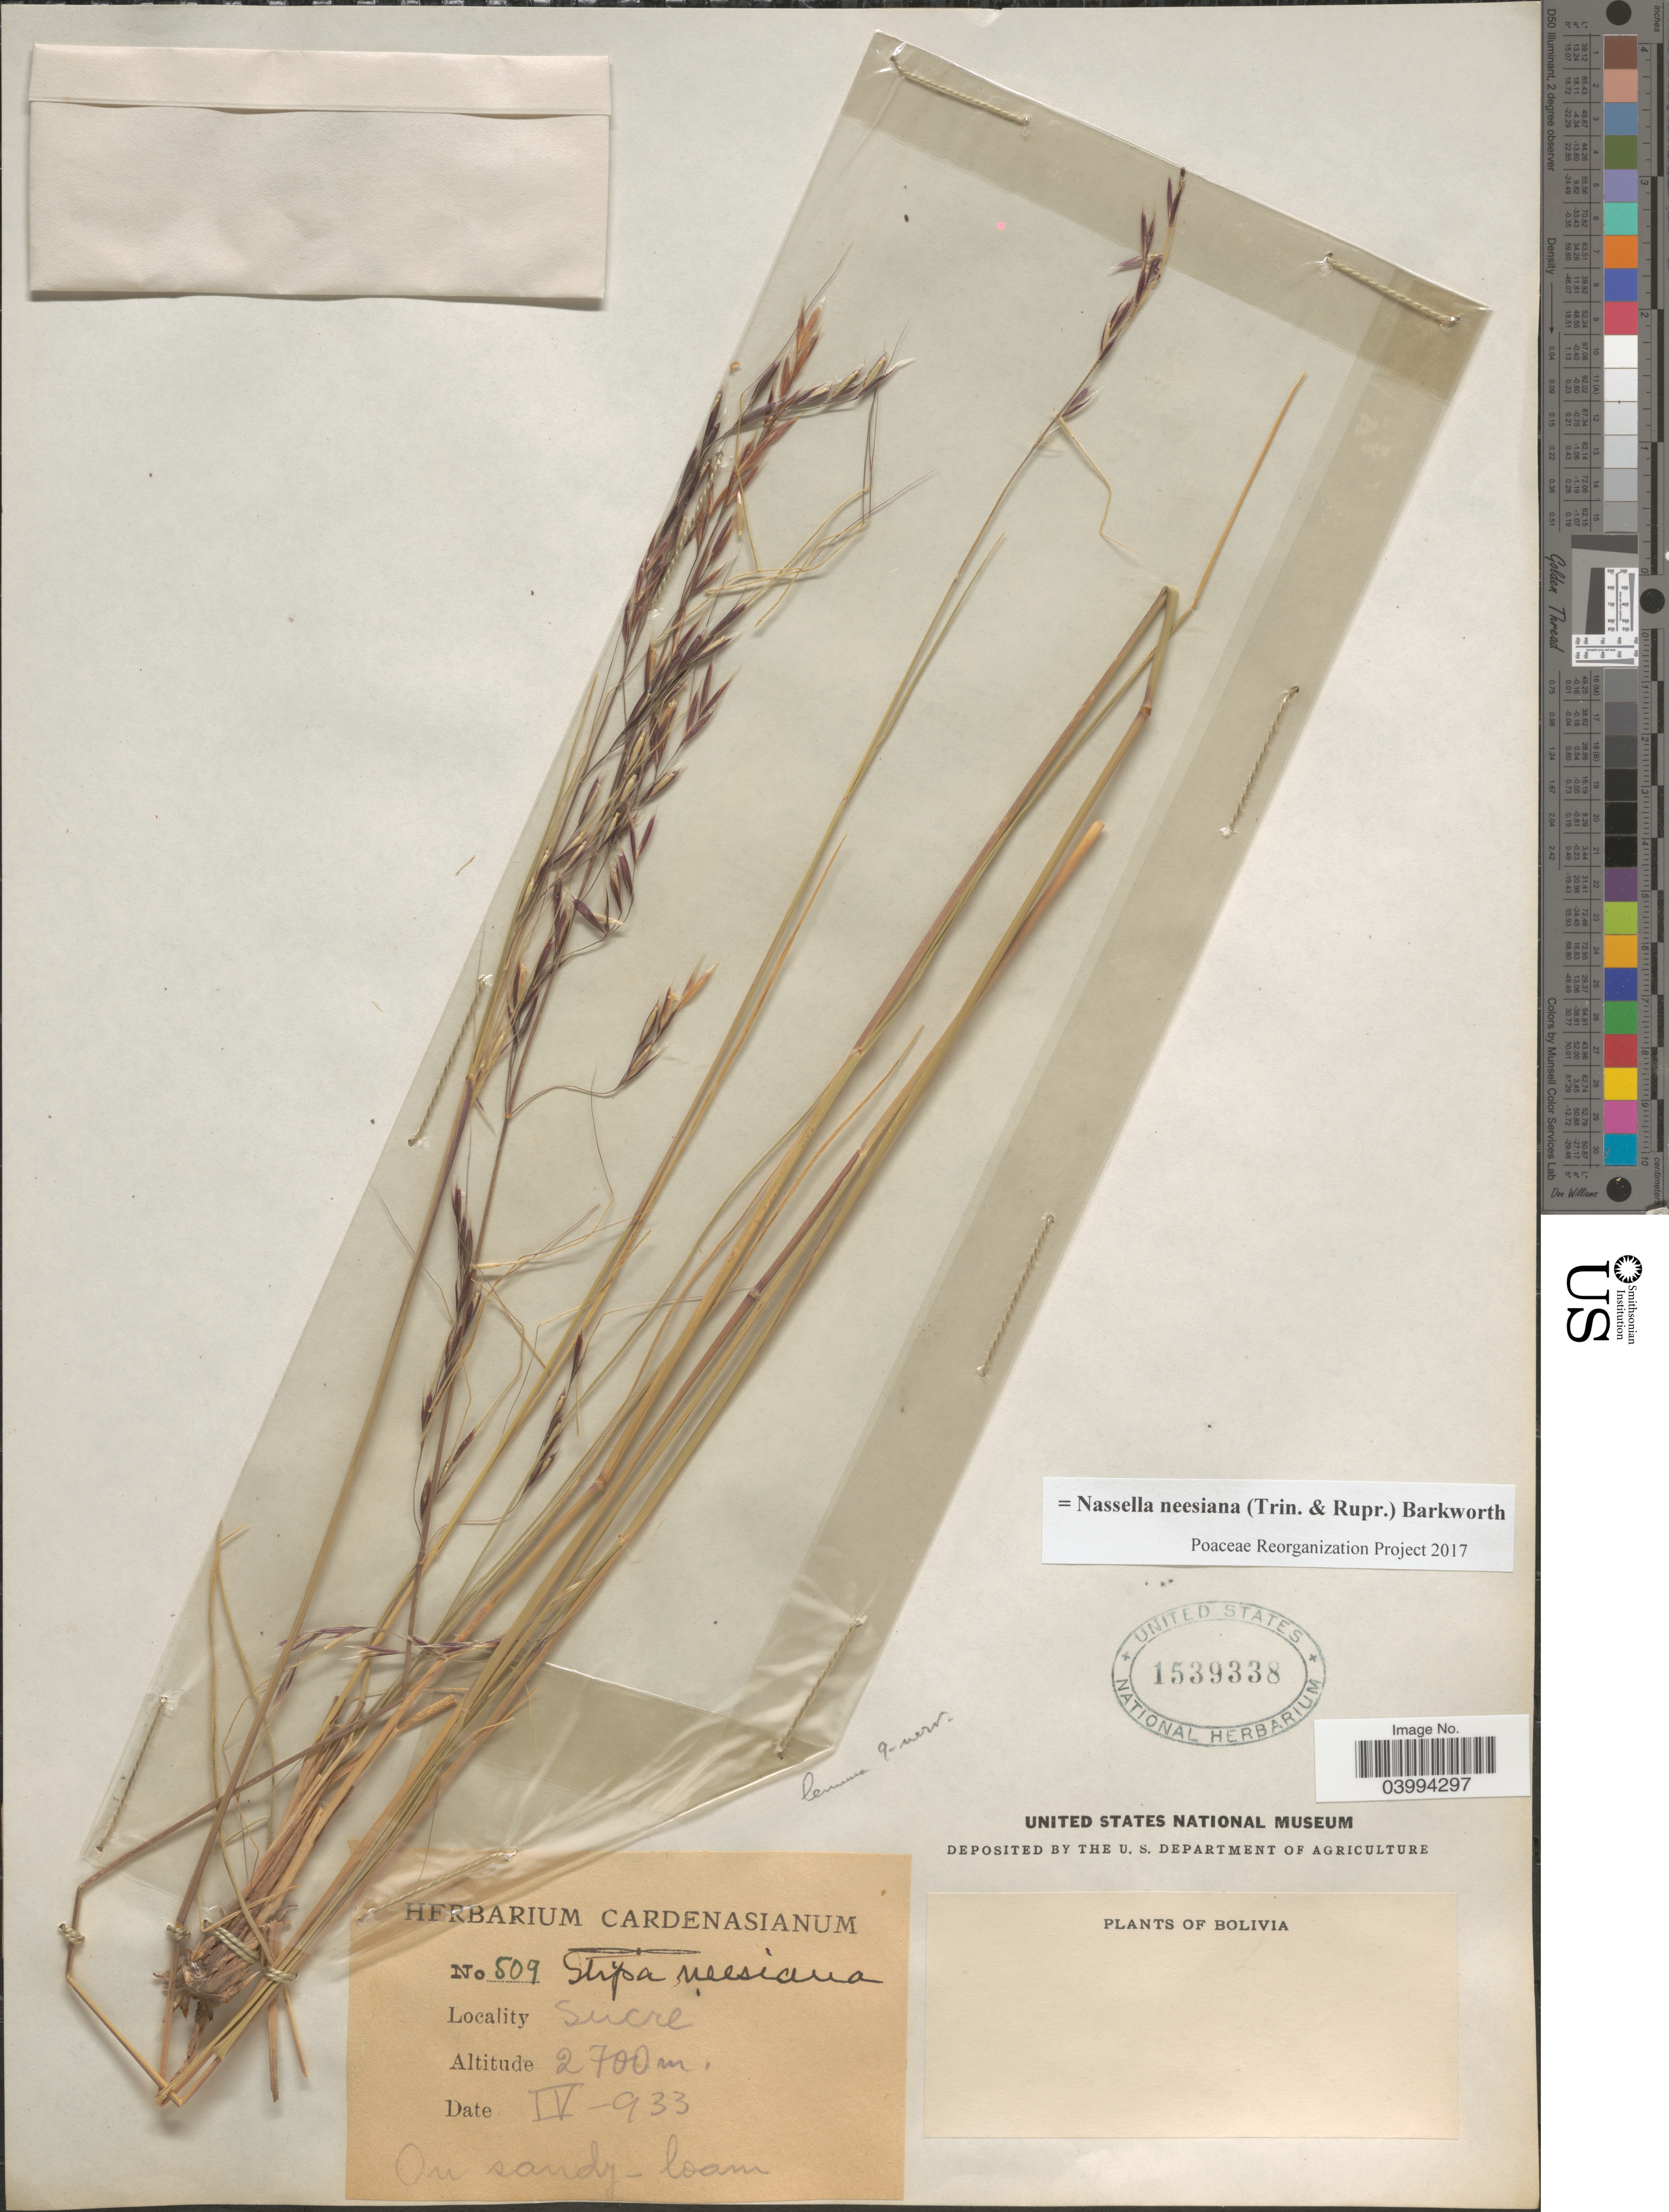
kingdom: Plantae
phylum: Tracheophyta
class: Liliopsida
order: Poales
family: Poaceae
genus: Nassella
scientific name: Nassella neesiana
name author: (Trin. & Rupr.) Barkworth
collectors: ex herb. Cardenasianum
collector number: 509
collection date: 1933-04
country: Bolivia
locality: Sucre.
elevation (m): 2700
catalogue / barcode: US 1539338